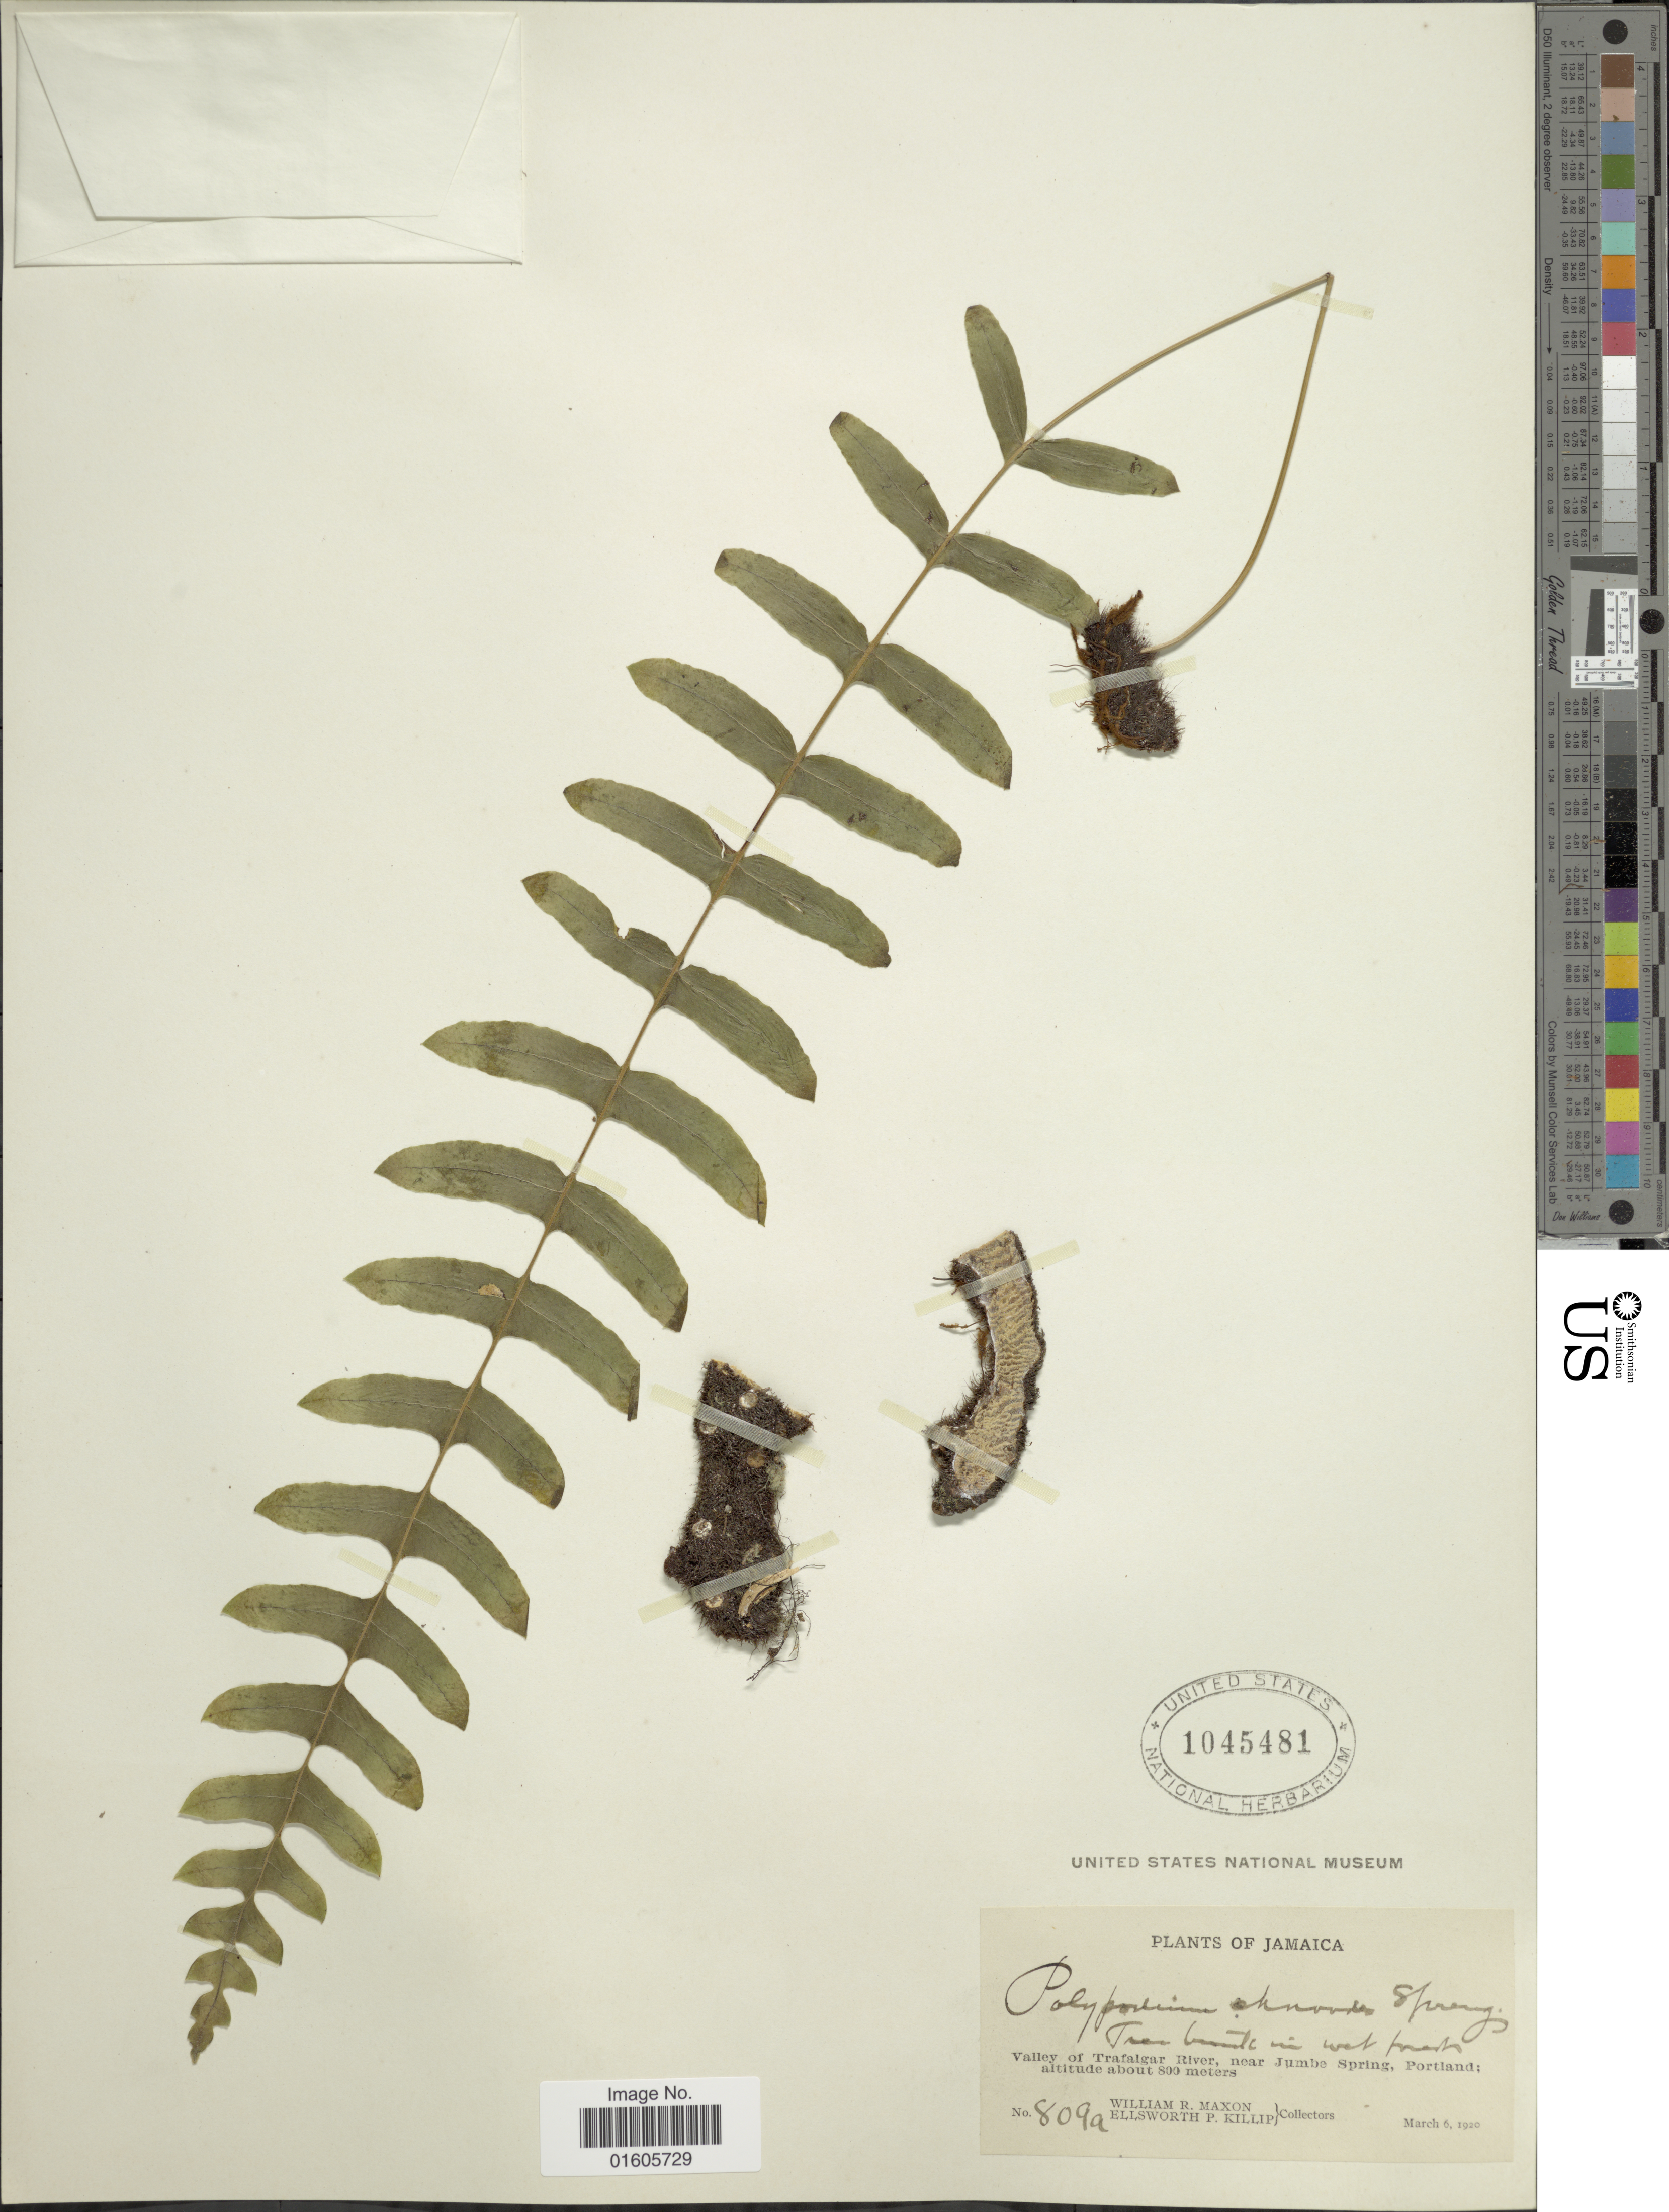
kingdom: Plantae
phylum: Tracheophyta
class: Polypodiopsida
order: Polypodiales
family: Polypodiaceae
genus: Serpocaulon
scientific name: Serpocaulon dissimile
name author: (L.) A.R. Sm.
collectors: W. R. Maxon & E. P. Killip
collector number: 809a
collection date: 1920-03-06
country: Jamaica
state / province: Portland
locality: Valley of Trafalgar River, near Jumbe Spring, Portland.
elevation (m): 800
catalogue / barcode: US 1045481